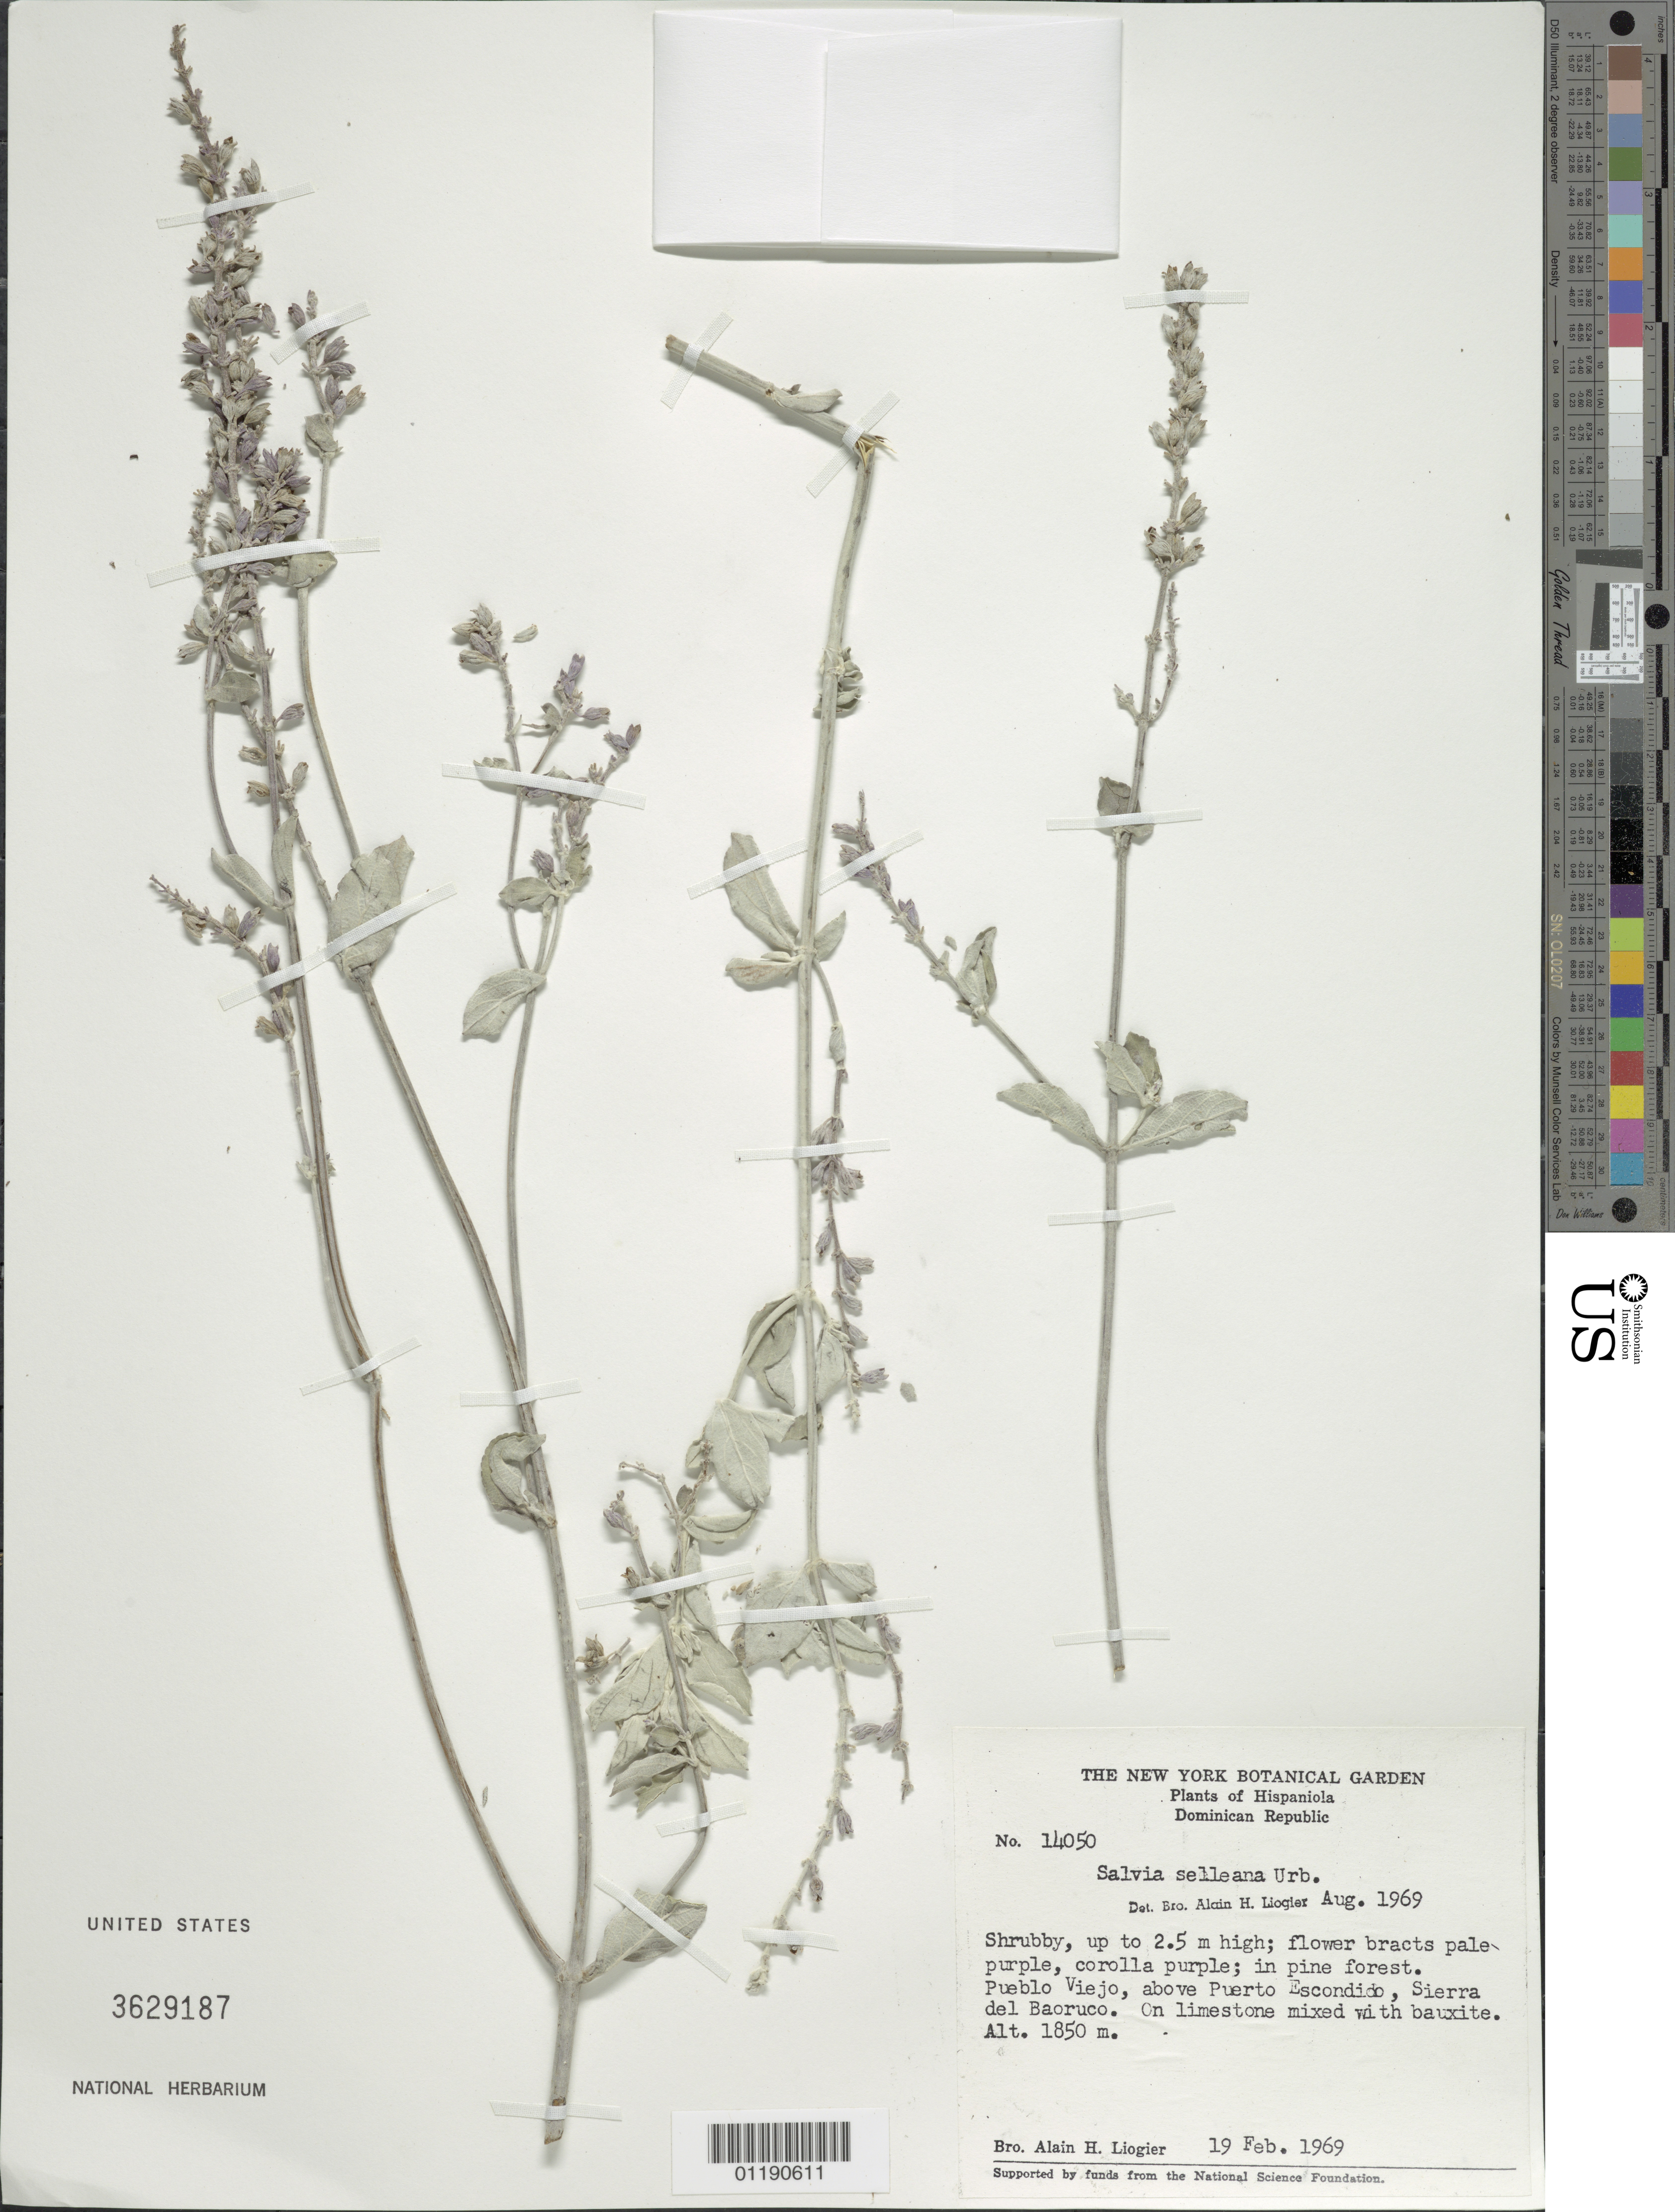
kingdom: Plantae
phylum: Tracheophyta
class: Magnoliopsida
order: Lamiales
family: Lamiaceae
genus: Salvia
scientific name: Salvia selleana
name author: Urb.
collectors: A. H. Liogier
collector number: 14050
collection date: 1969-02-19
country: Dominican Republic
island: Hispaniola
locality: Pueblo Viejo, above Puerto Escondido, Sierra del Baoruco.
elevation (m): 800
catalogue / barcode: US 3629187